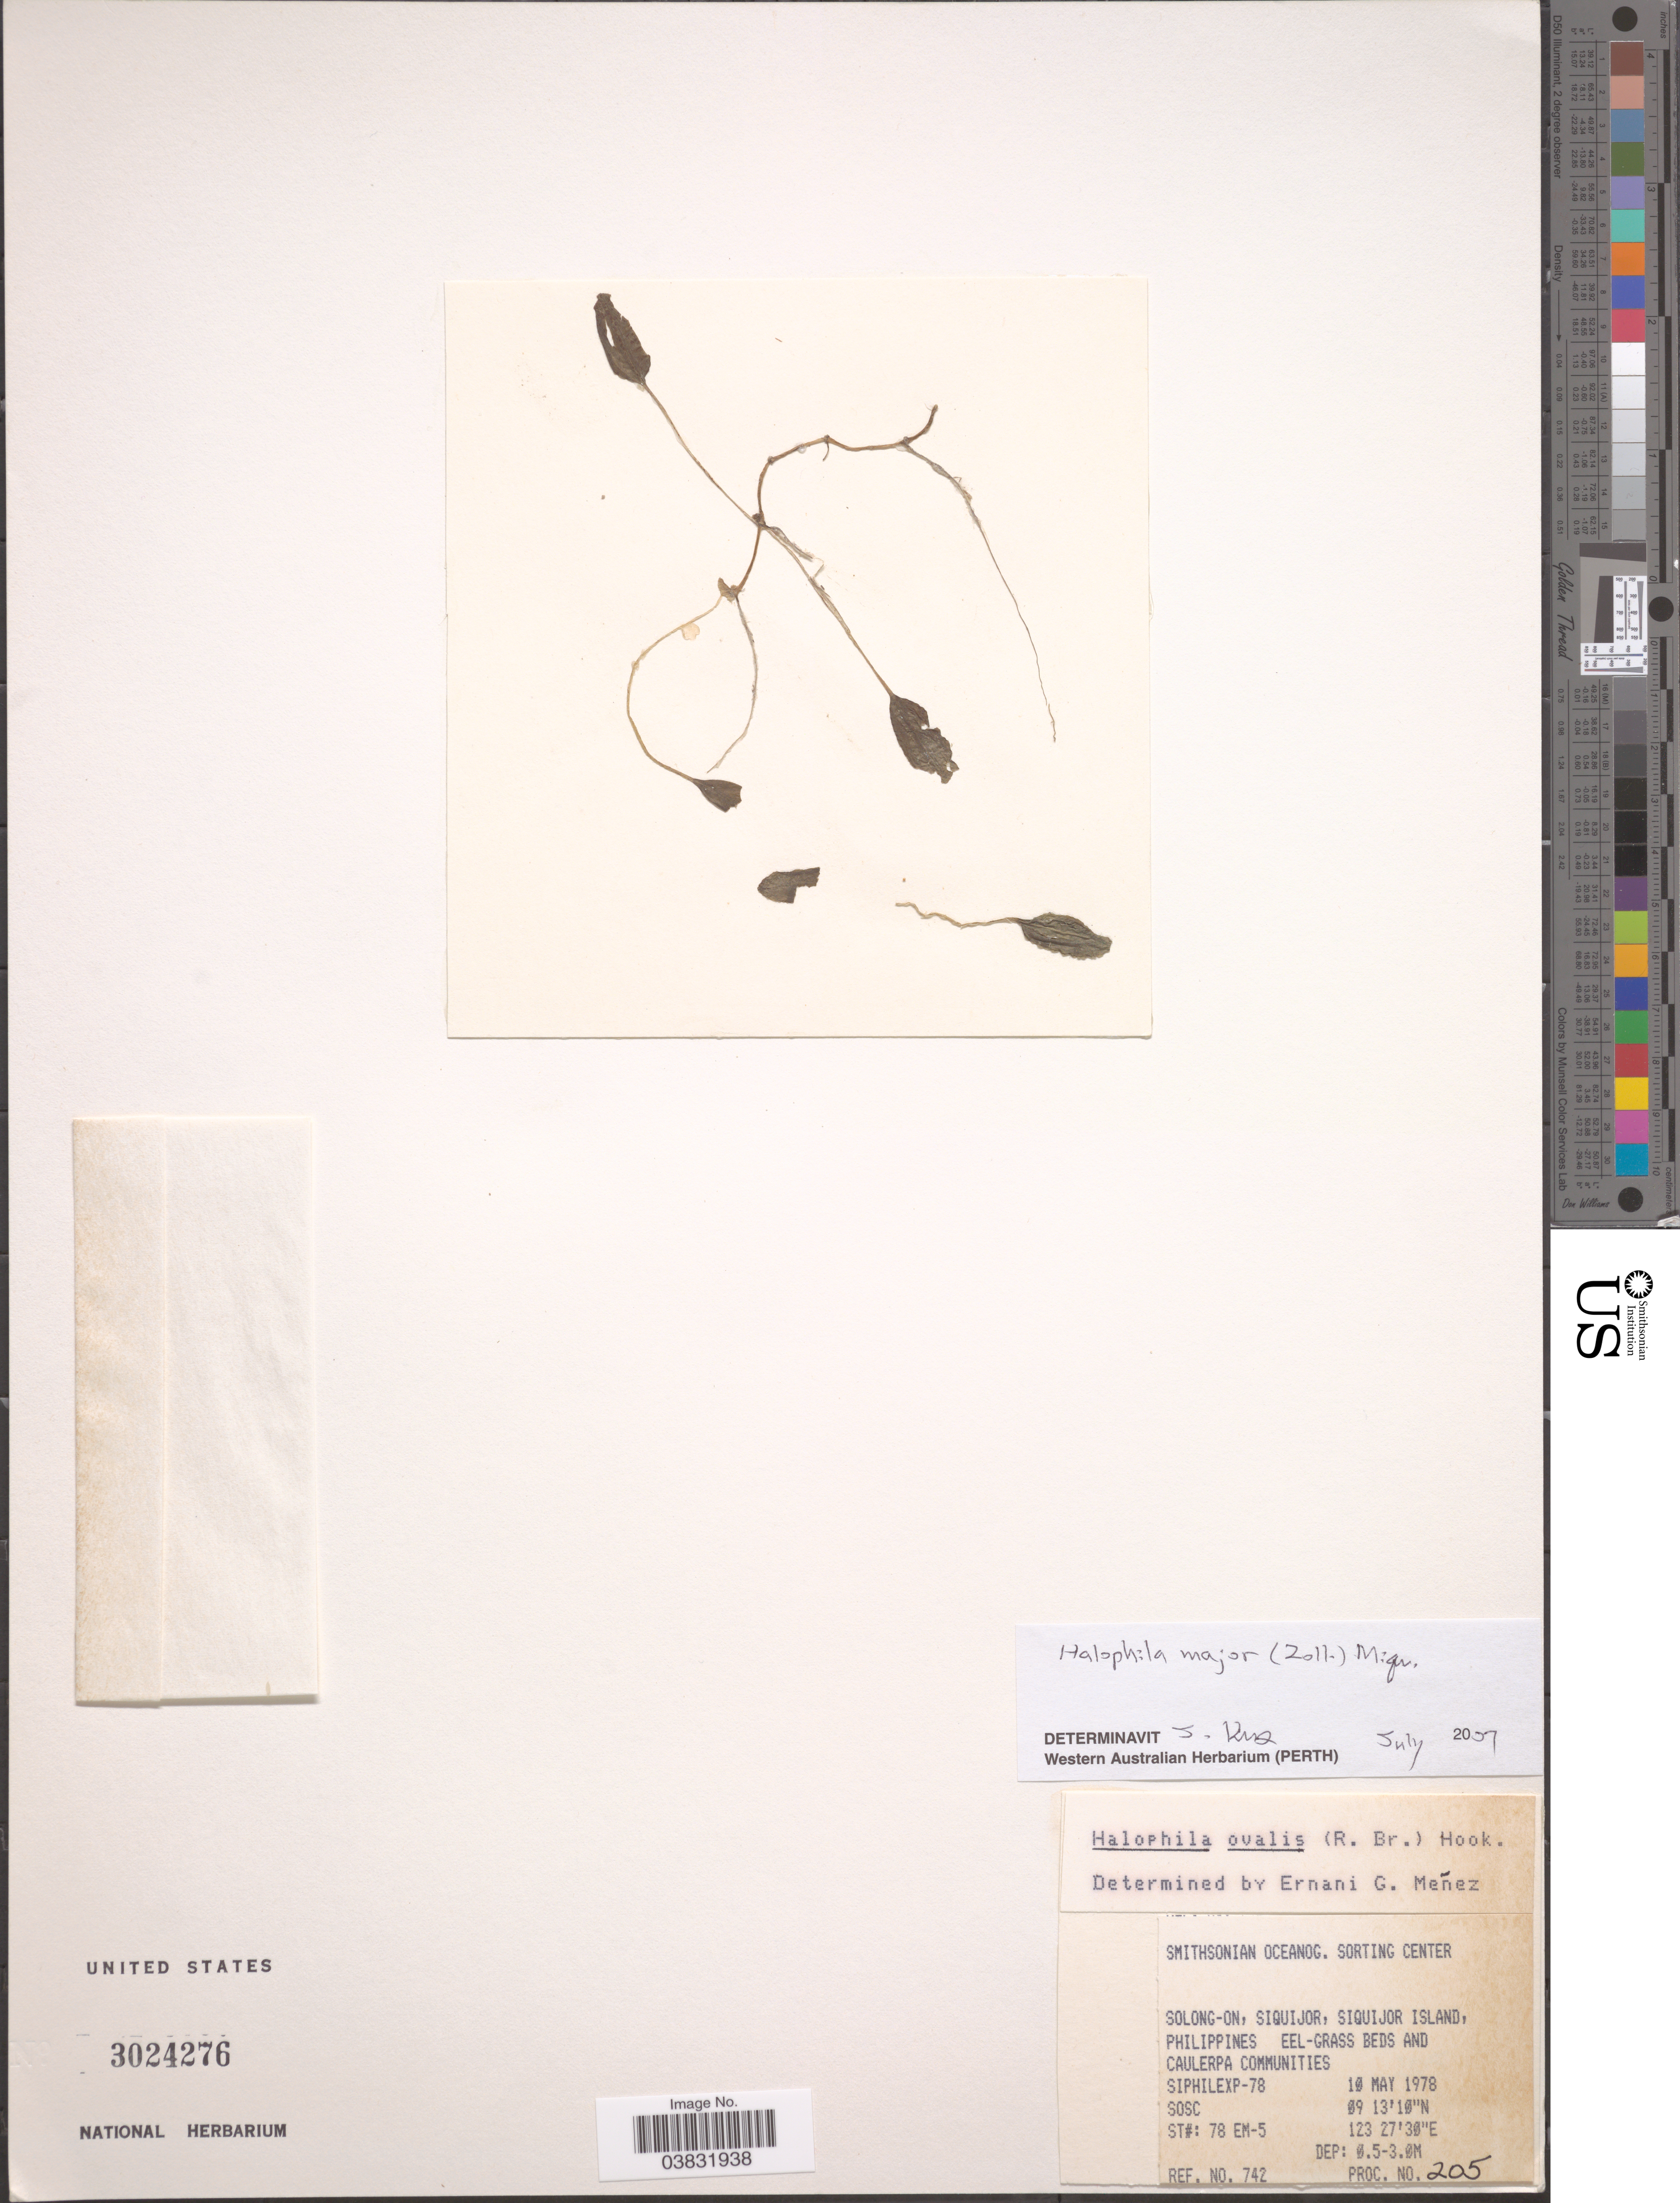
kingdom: Plantae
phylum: Tracheophyta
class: Liliopsida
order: Alismatales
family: Hydrocharitaceae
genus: Halophila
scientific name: Halophila major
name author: (Zoll.) Miq.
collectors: SOSC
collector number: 742/205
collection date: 1978-05-10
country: Philippines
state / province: Central Visayas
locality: Solong-on, Siquijor, Siquijor Island, Philippines eel-grass beds and caulerpa communities.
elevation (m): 0.5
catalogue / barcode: US 3024276